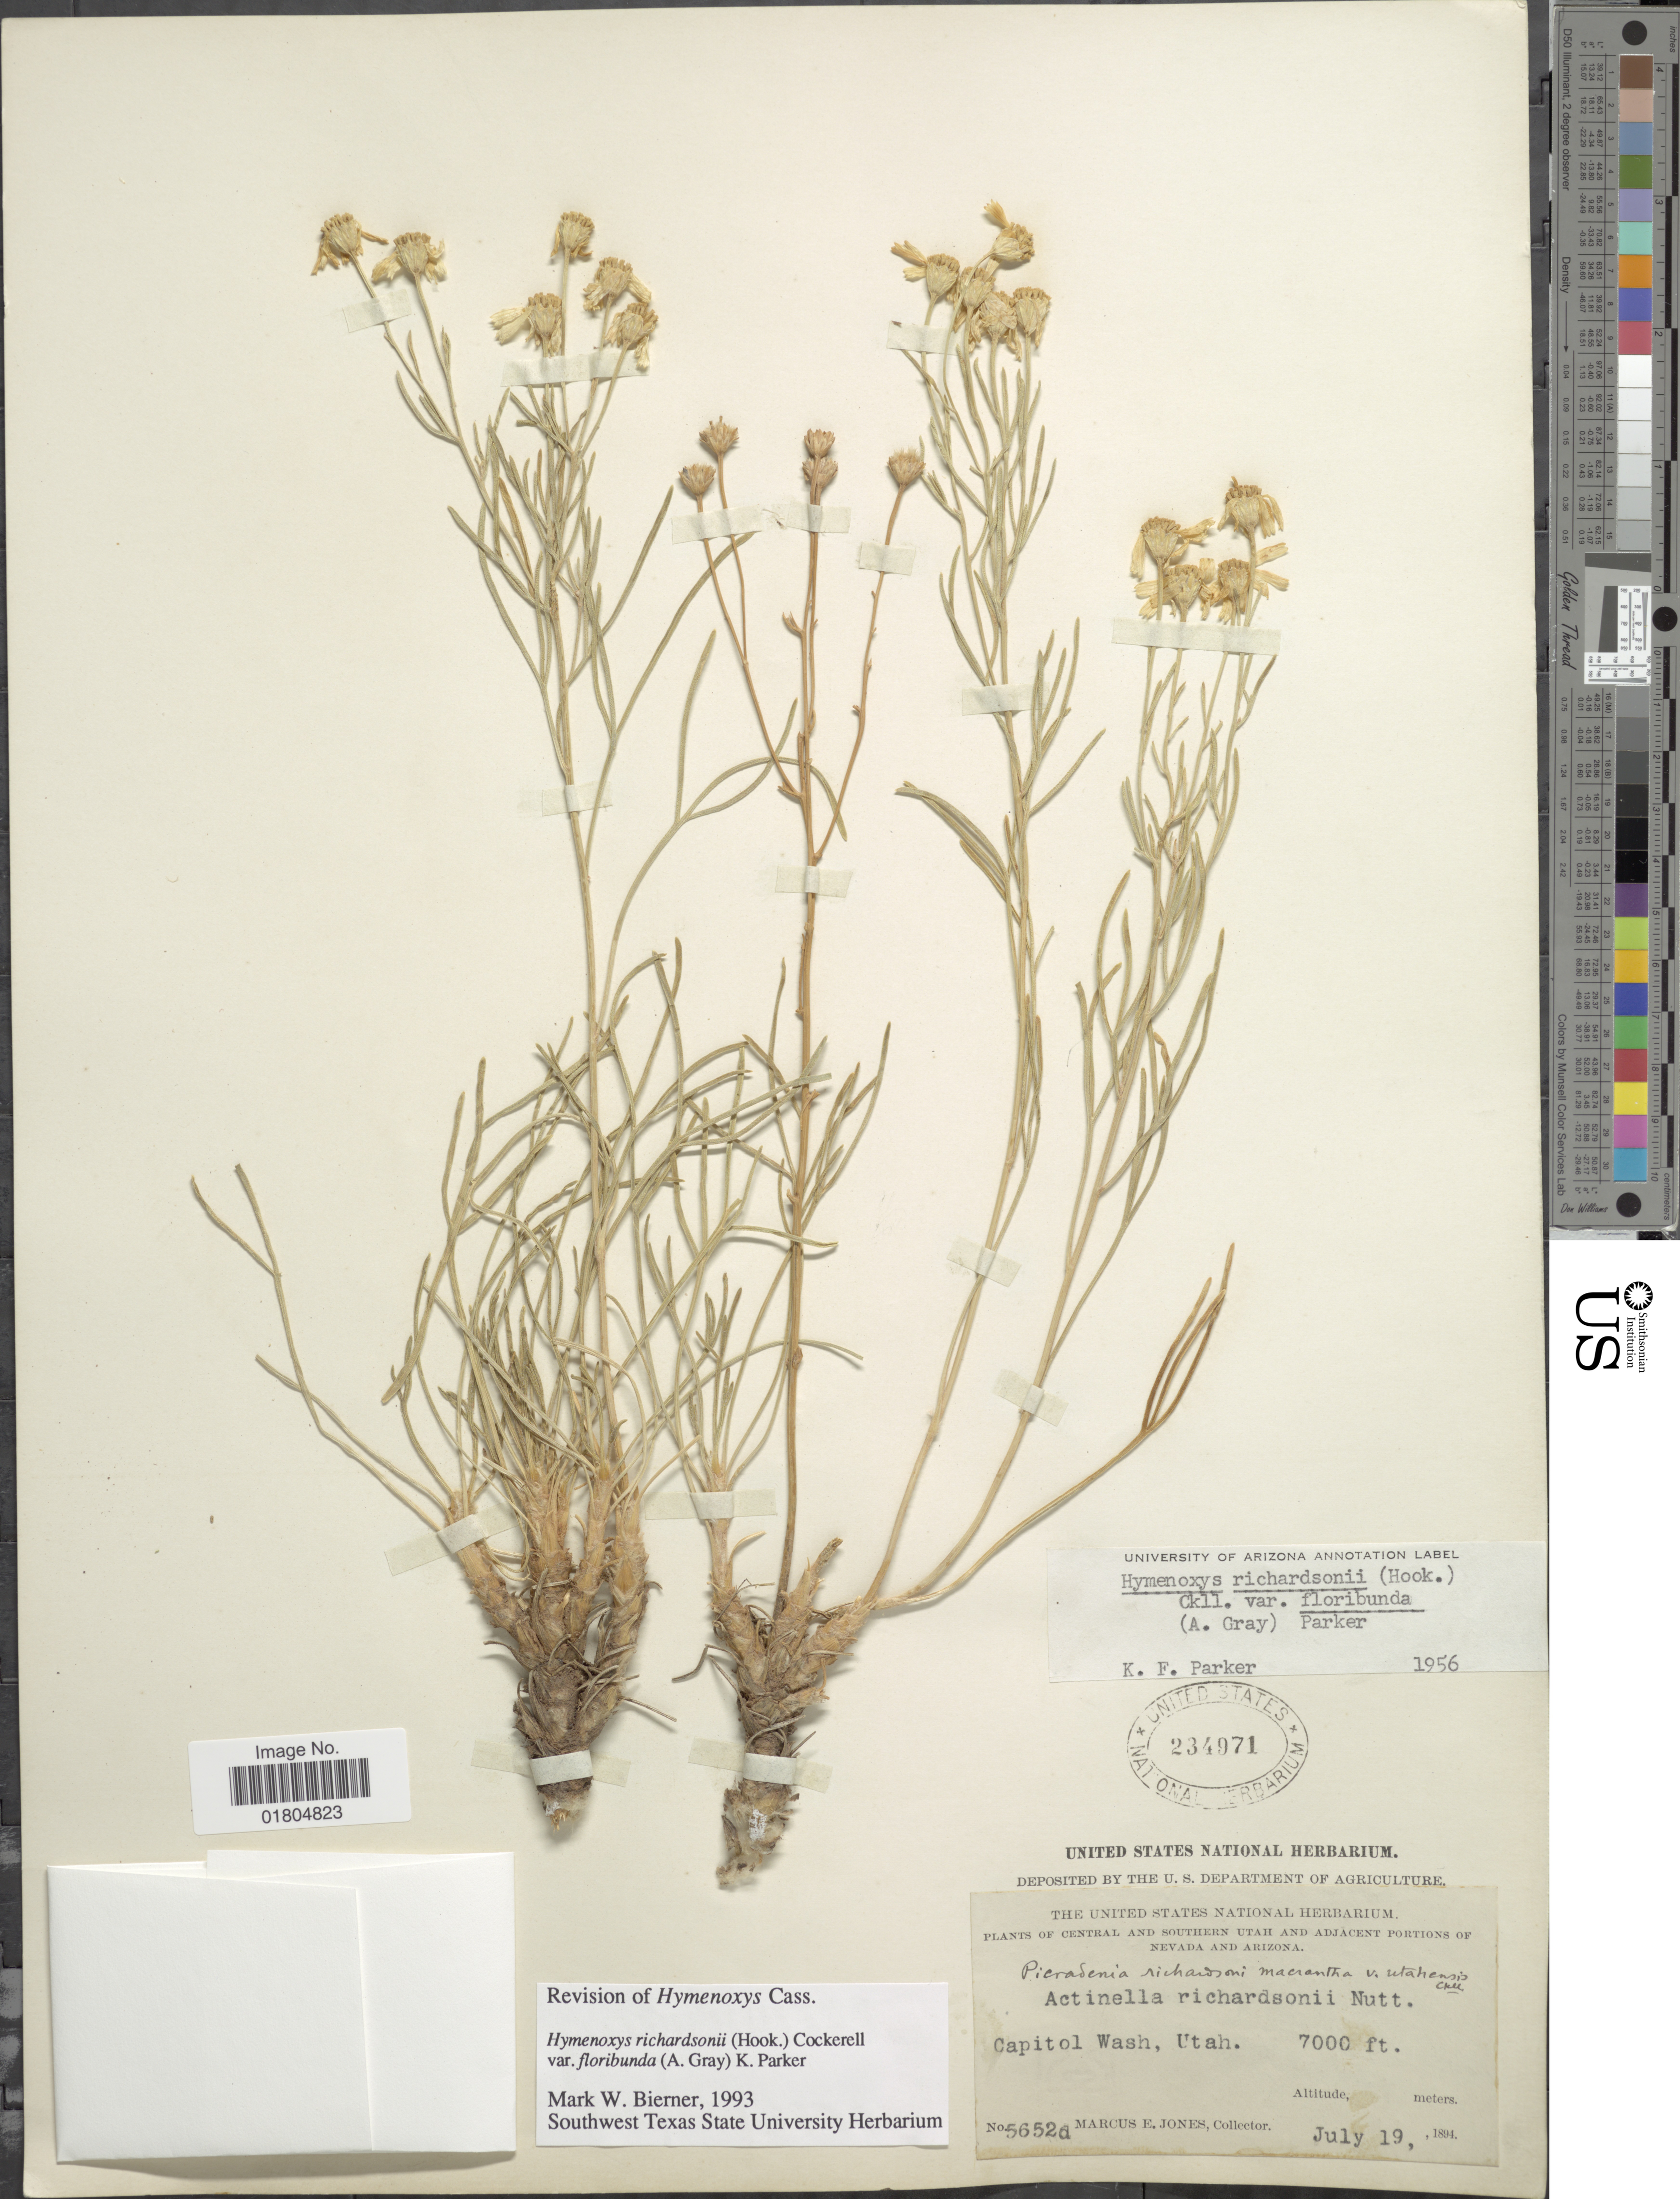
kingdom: Plantae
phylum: Tracheophyta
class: Magnoliopsida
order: Asterales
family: Asteraceae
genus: Hymenoxys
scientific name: Hymenoxys richardsonii var. floribunda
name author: (A. Gray) K.F. Parker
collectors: M. E. Jones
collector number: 5652a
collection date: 1894-07-19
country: United States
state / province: Utah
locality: Central and southern Utah. Capitol Wash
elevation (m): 2134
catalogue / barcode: US 234971